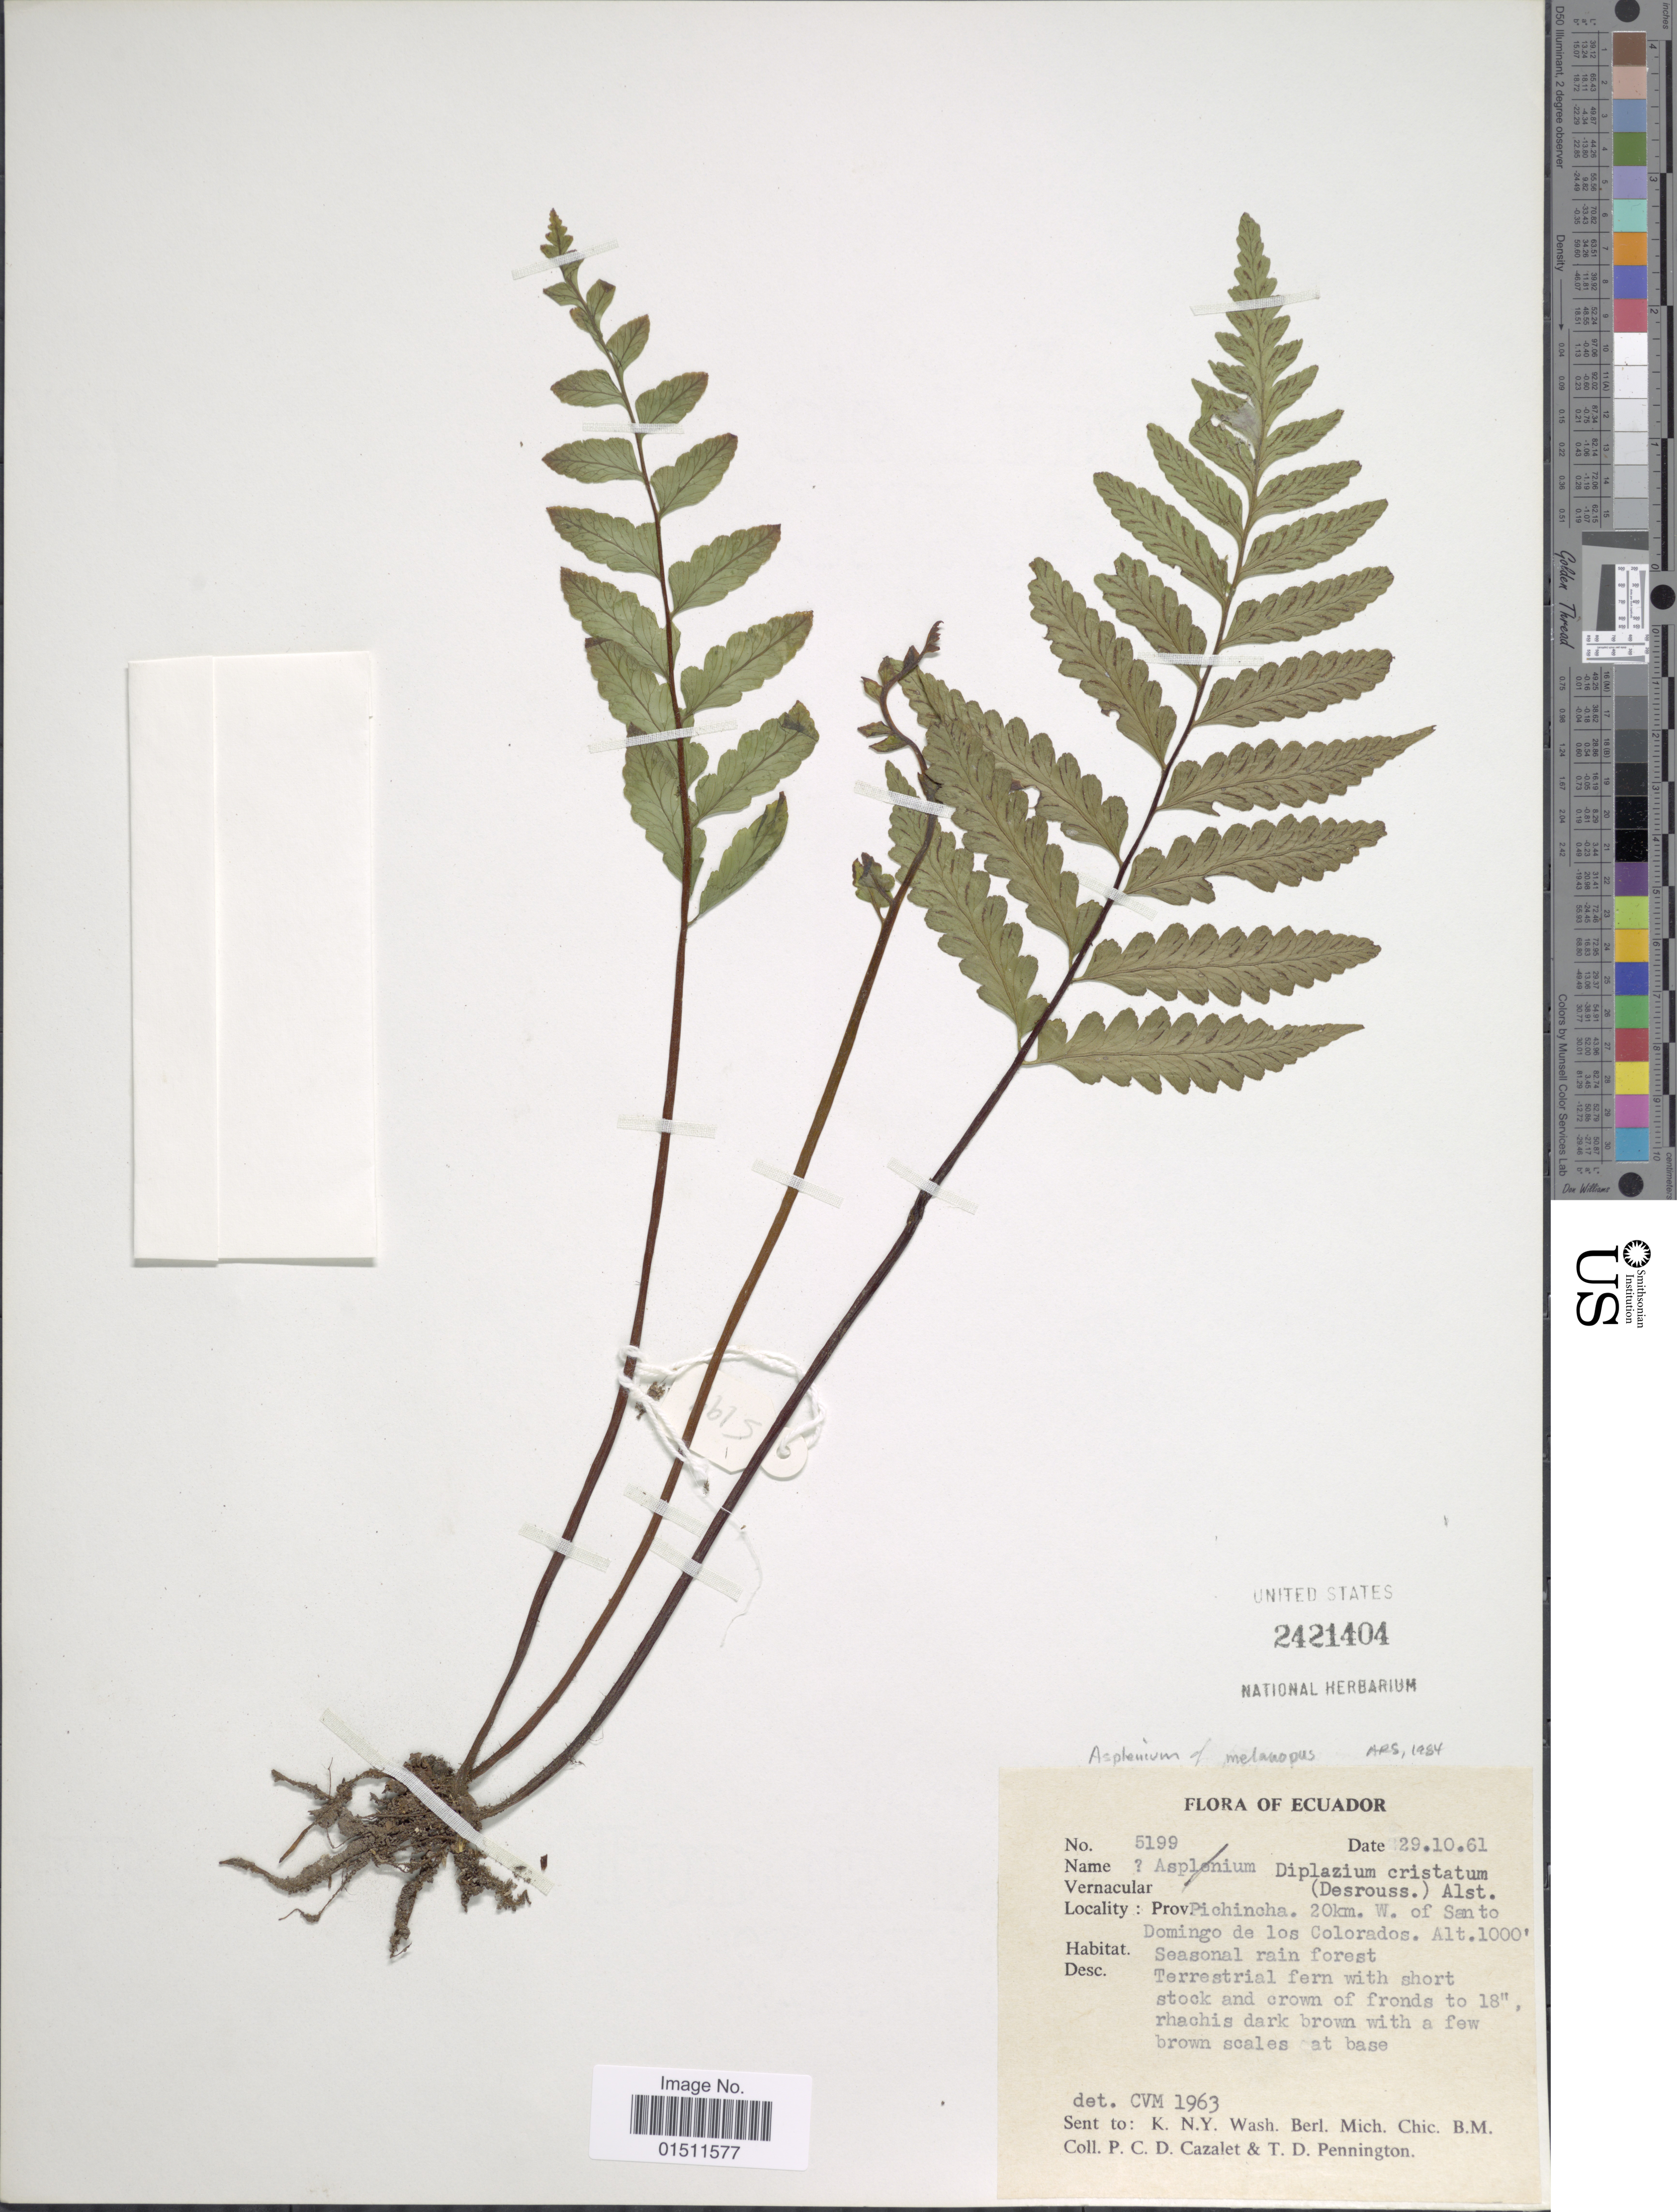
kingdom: Plantae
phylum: Tracheophyta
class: Polypodiopsida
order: Polypodiales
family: Aspleniaceae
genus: Asplenium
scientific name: Asplenium melanopus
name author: Sodiro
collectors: P. C. D. Cazalet & T. D. Pennington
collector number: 5199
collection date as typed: Transcribed d/m/y: 29/10/61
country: Ecuador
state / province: Pichincha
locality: Prov. Pichincha 20 km. W. of Santo Domingo de los Colorados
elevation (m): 305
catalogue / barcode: US 2421404